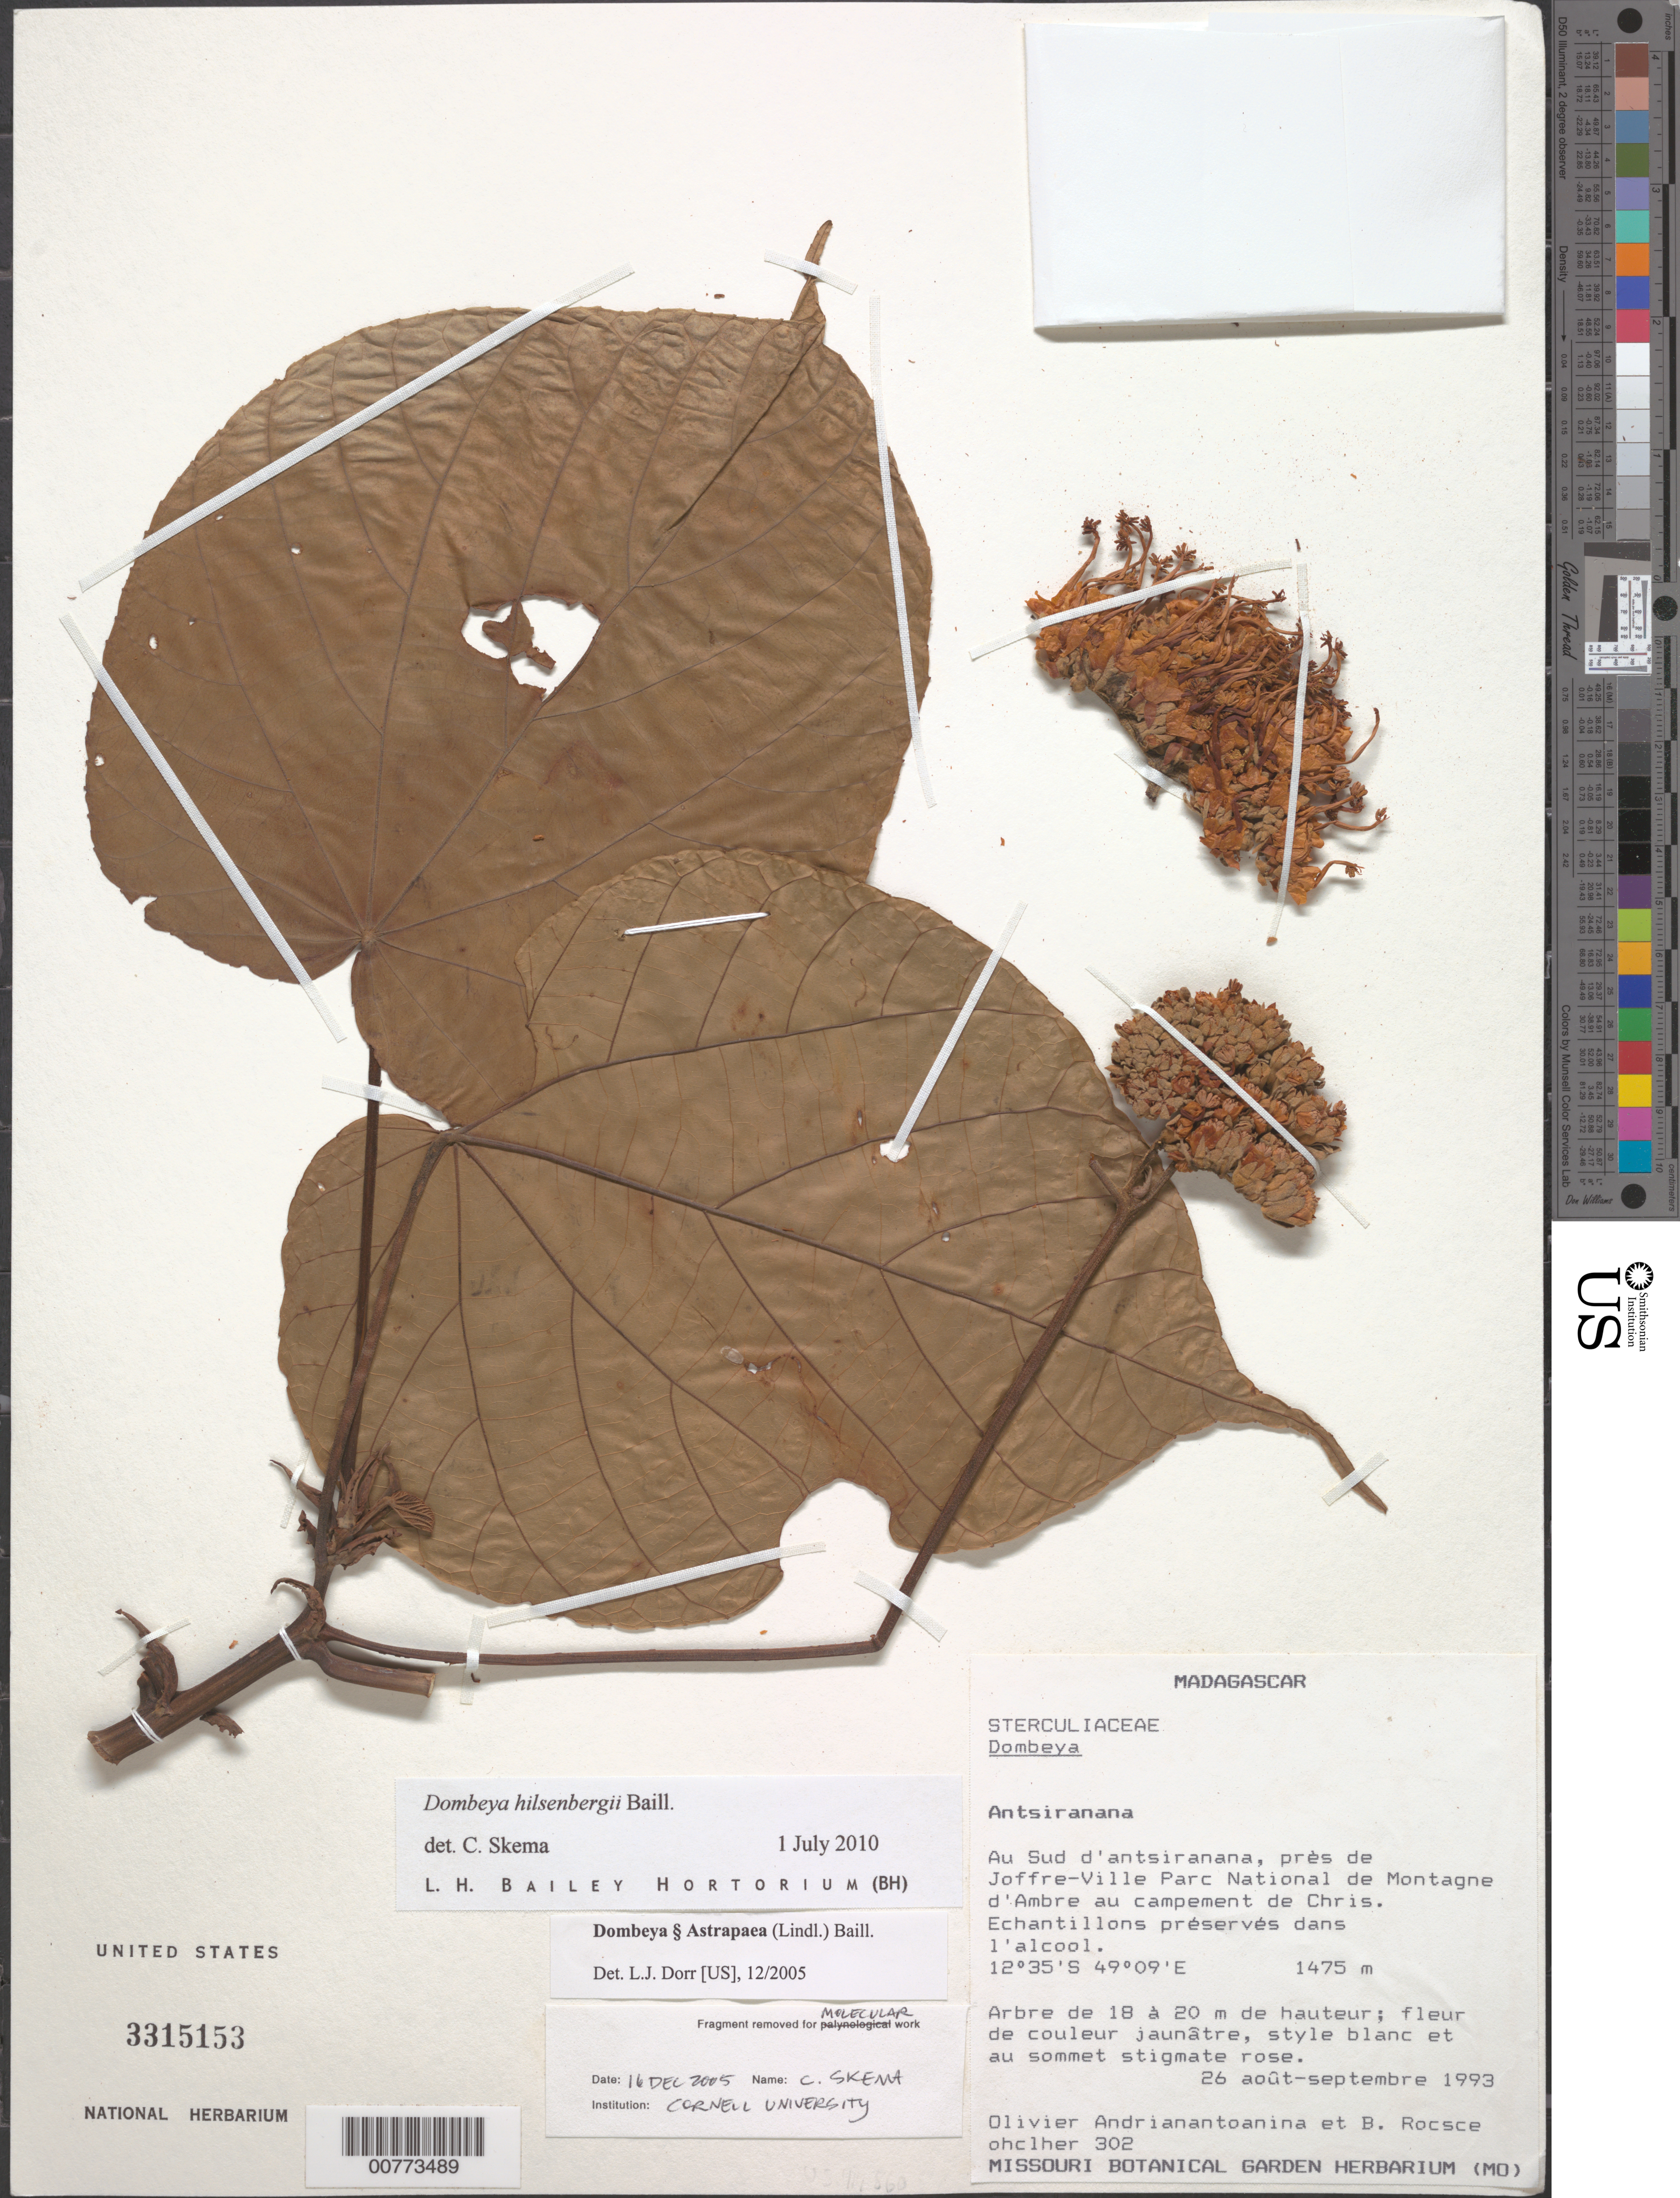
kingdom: Plantae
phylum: Tracheophyta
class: Magnoliopsida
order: Malvales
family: Malvaceae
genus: Dombeya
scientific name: Dombeya hilsenbergii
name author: Baill.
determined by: Skema, C. K.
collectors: O. Andrianantoanina & B. Rocsceohclher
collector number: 302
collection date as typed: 26 Aug 1993 to -- Sep 1993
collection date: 1993-08-26/1993-09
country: Madagascar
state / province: Diana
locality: Au Sud d'antsiranana, près de Joffre-Ville Parc National de Montagne d'Ambre au campement de Chris.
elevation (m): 1475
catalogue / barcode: US 3315153